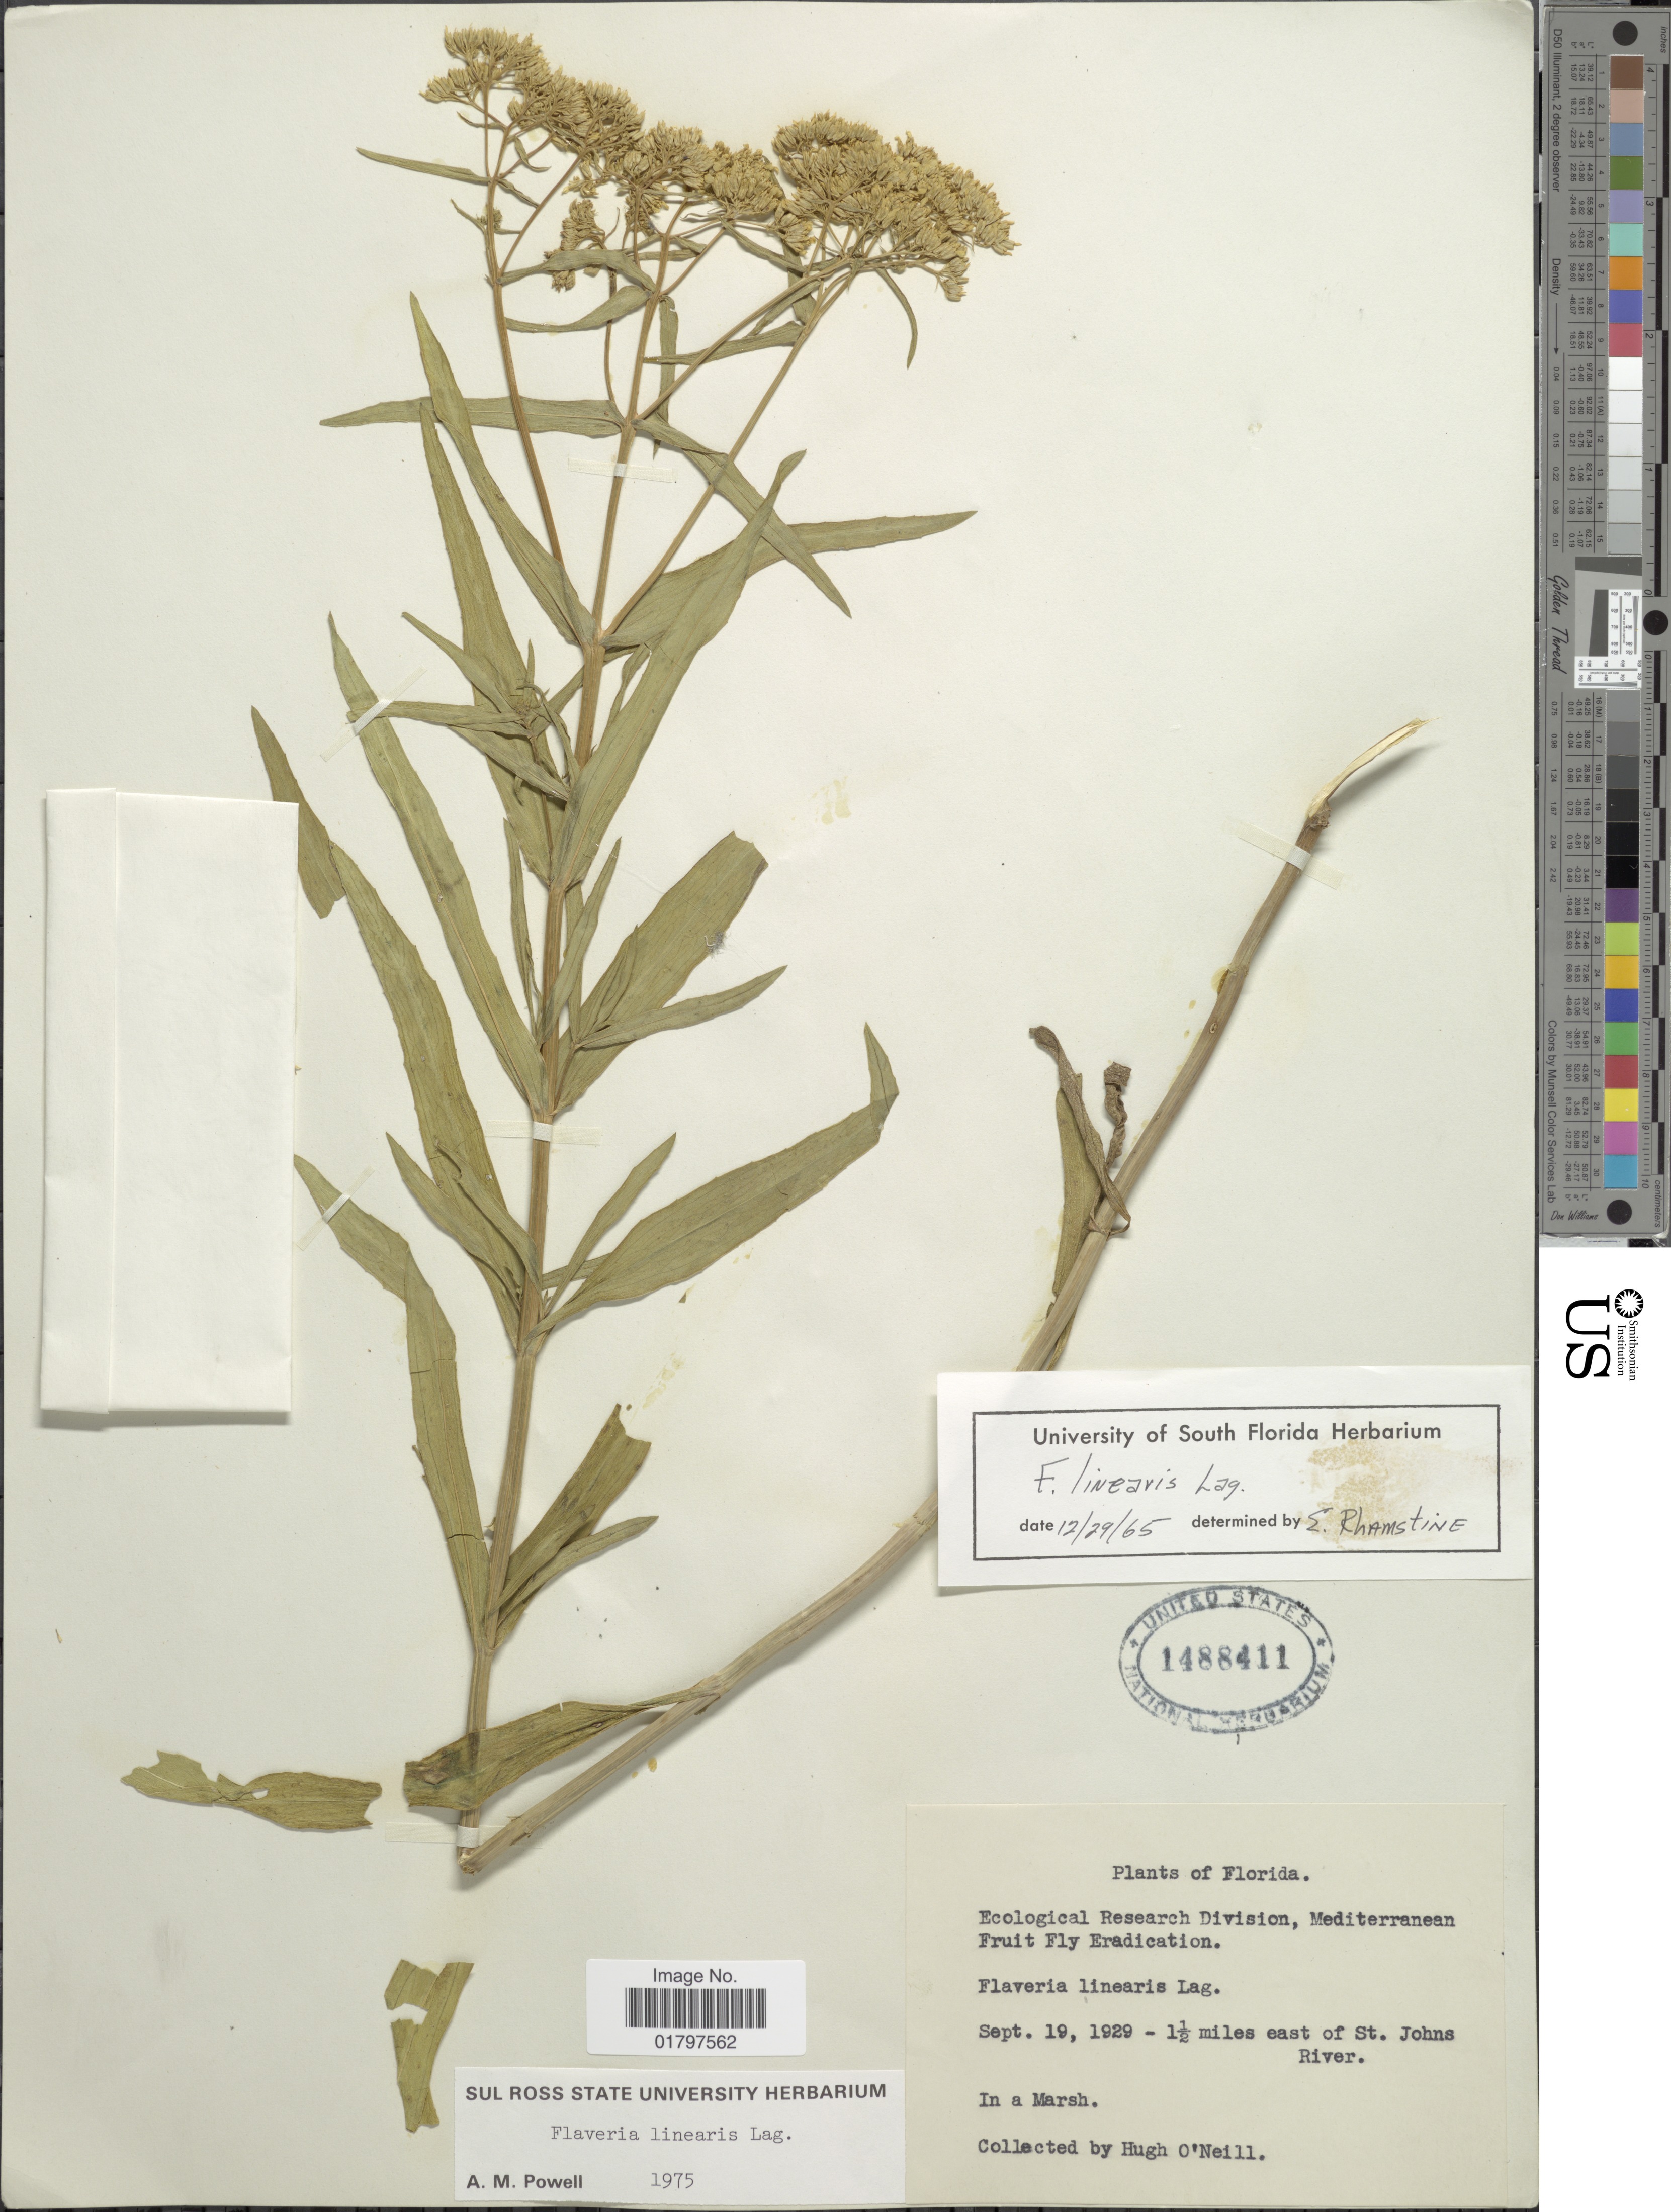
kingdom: Plantae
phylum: Tracheophyta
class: Magnoliopsida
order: Asterales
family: Asteraceae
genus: Flaveria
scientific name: Flaveria linearis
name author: Lag.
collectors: H. O'Neill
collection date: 1929-09-19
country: United States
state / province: Florida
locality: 1½ miles east of St. Johns River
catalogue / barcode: US 1488411